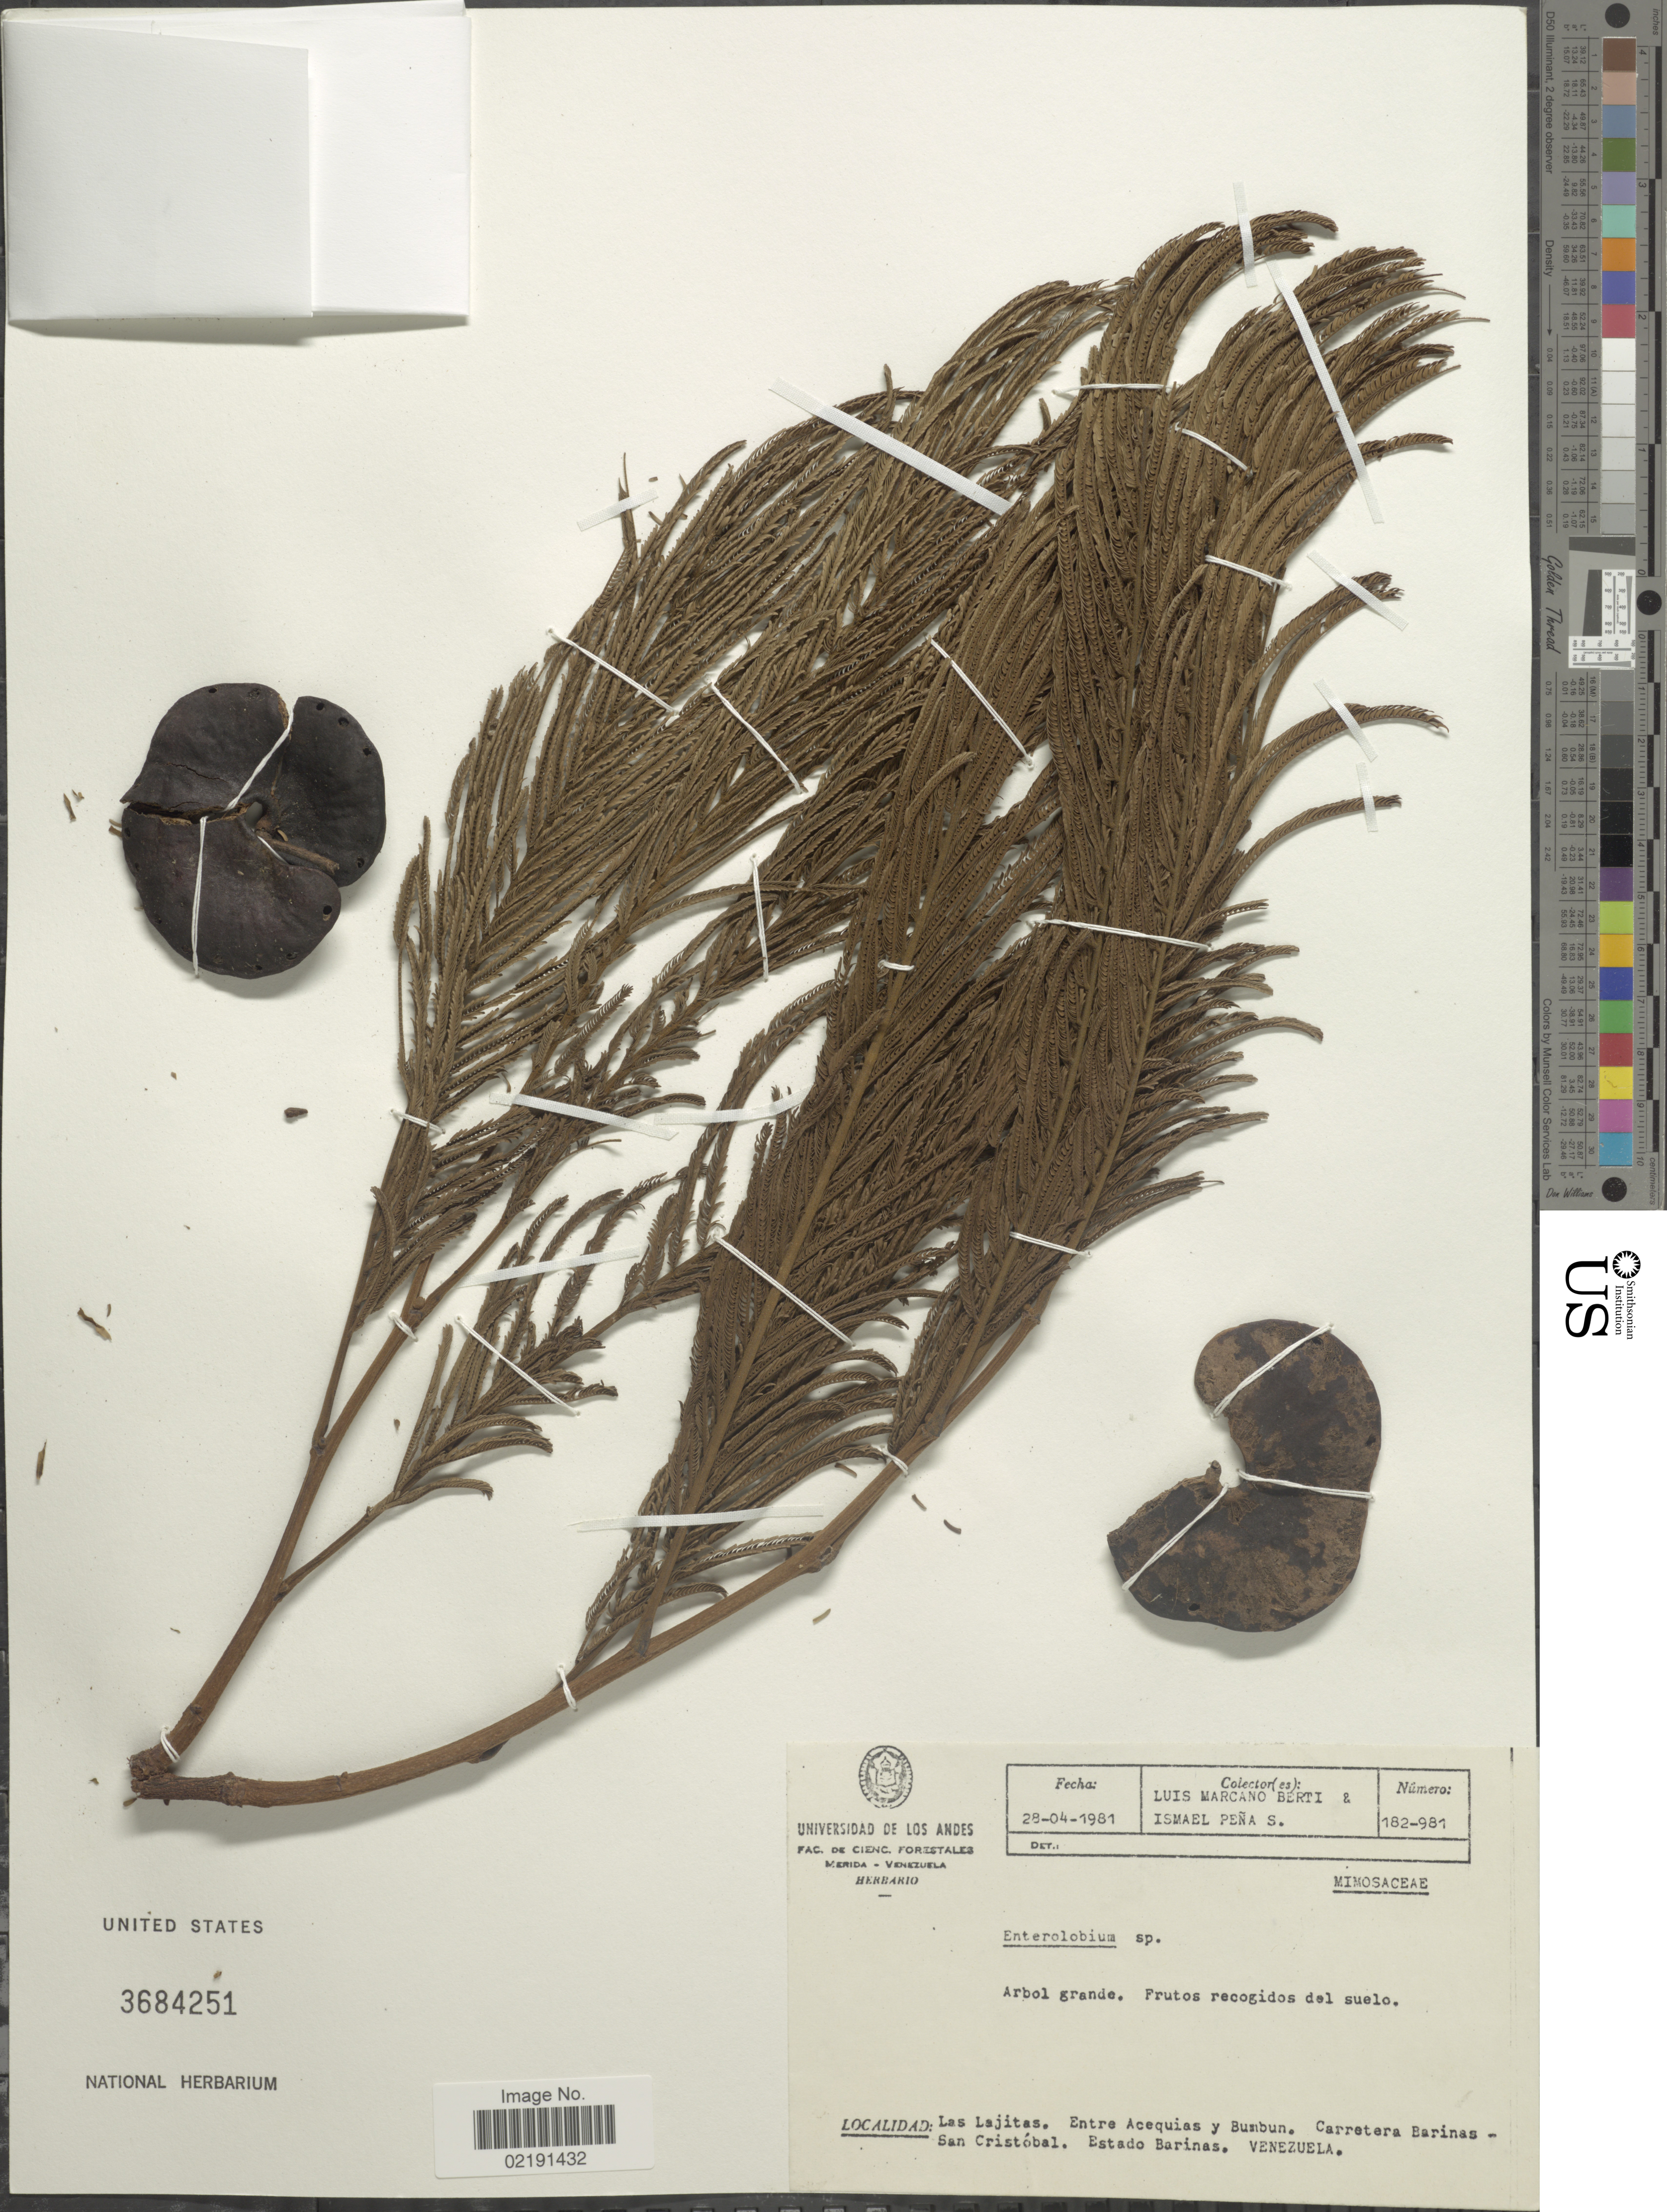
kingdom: Plantae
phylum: Tracheophyta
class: Magnoliopsida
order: Fabales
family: Fabaceae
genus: Enterolobium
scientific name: Enterolobium sp.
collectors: L. Marcano-Berti & I. Peña S.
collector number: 182-981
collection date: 1981-04-28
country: Venezuela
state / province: Barinas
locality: Las Lajitas. Entre Acequias y Bumbun. Carretera Barinas-San Cristóbal. Estado Barinas. Venezuela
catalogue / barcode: US 3684251